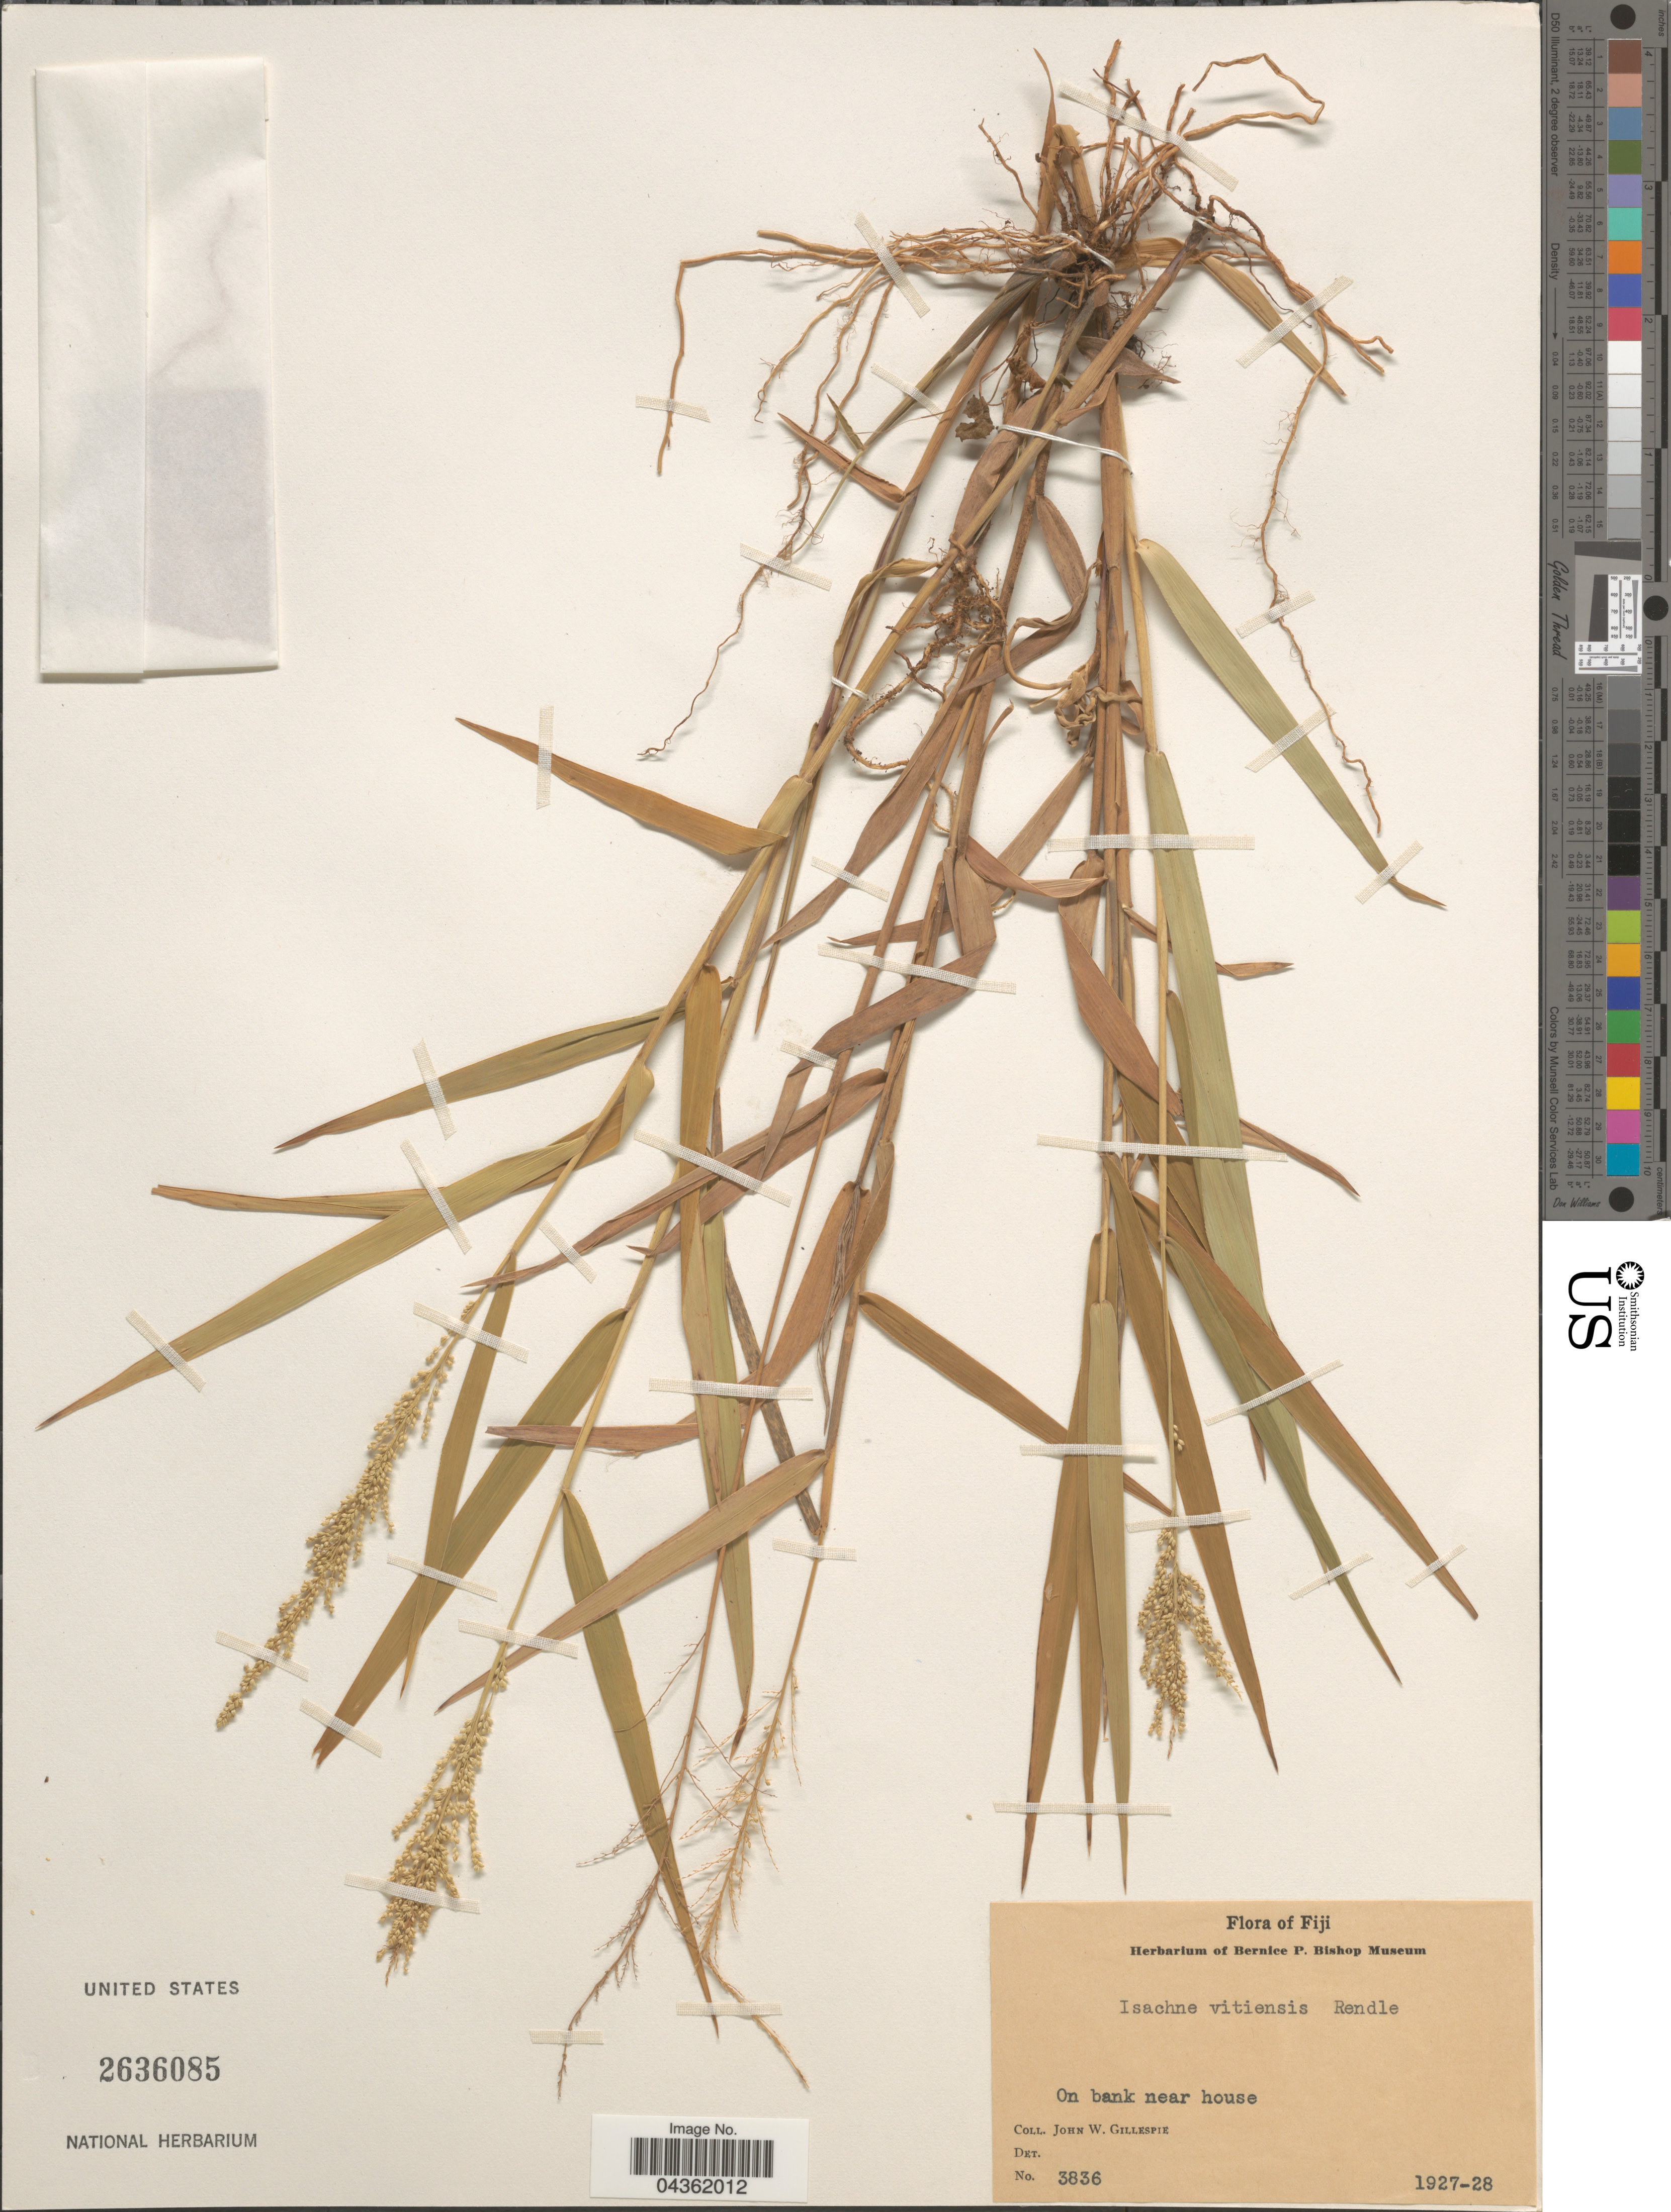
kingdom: Plantae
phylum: Tracheophyta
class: Liliopsida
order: Poales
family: Poaceae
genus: Isachne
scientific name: Isachne vitiensis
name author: Rendle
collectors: J. W. Gillespie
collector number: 3836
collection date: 1927/1928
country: Fiji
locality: On bank near house.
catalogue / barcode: US 2636085